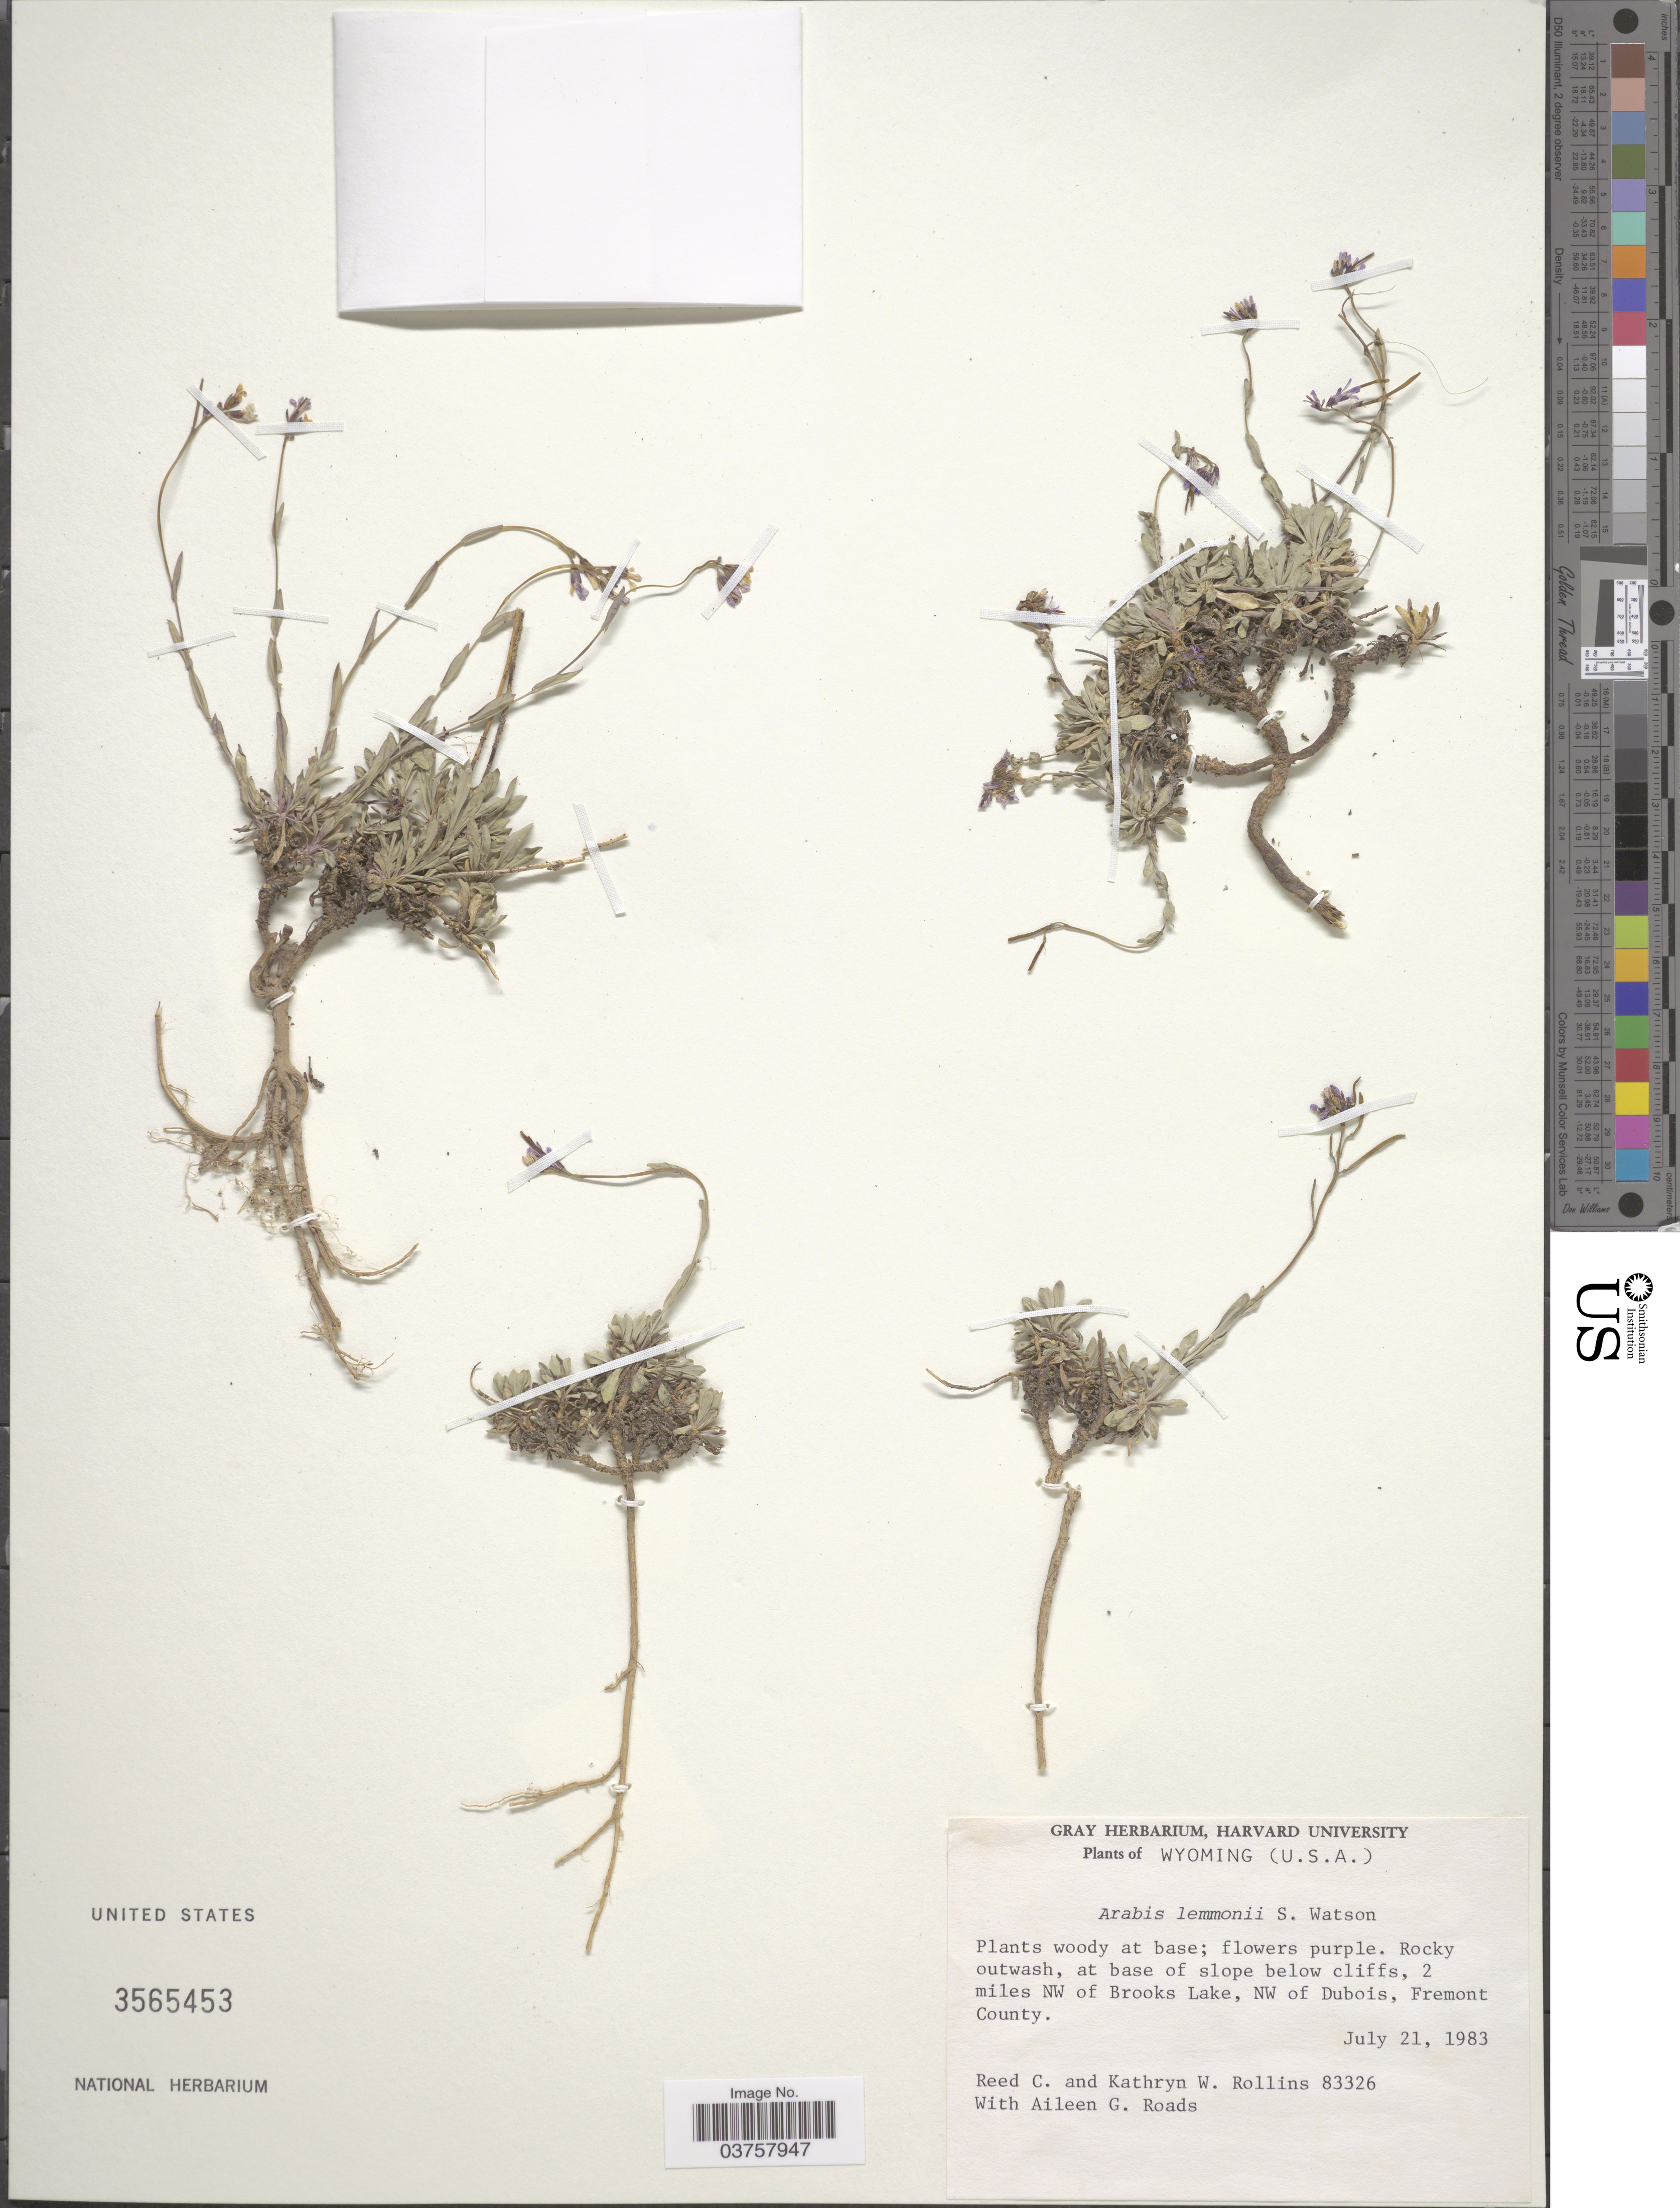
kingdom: Plantae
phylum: Tracheophyta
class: Magnoliopsida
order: Brassicales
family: Brassicaceae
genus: Arabis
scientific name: Arabis lemmonii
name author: S. Watson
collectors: R. C. Rollins, K. W. Rollins & A. Roads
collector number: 83326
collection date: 1983-07-21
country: United States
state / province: Wyoming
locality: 2 miles NW of Brooks Lake, NW of Dubois, Fremont County.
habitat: rocky outwash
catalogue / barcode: US 3565453